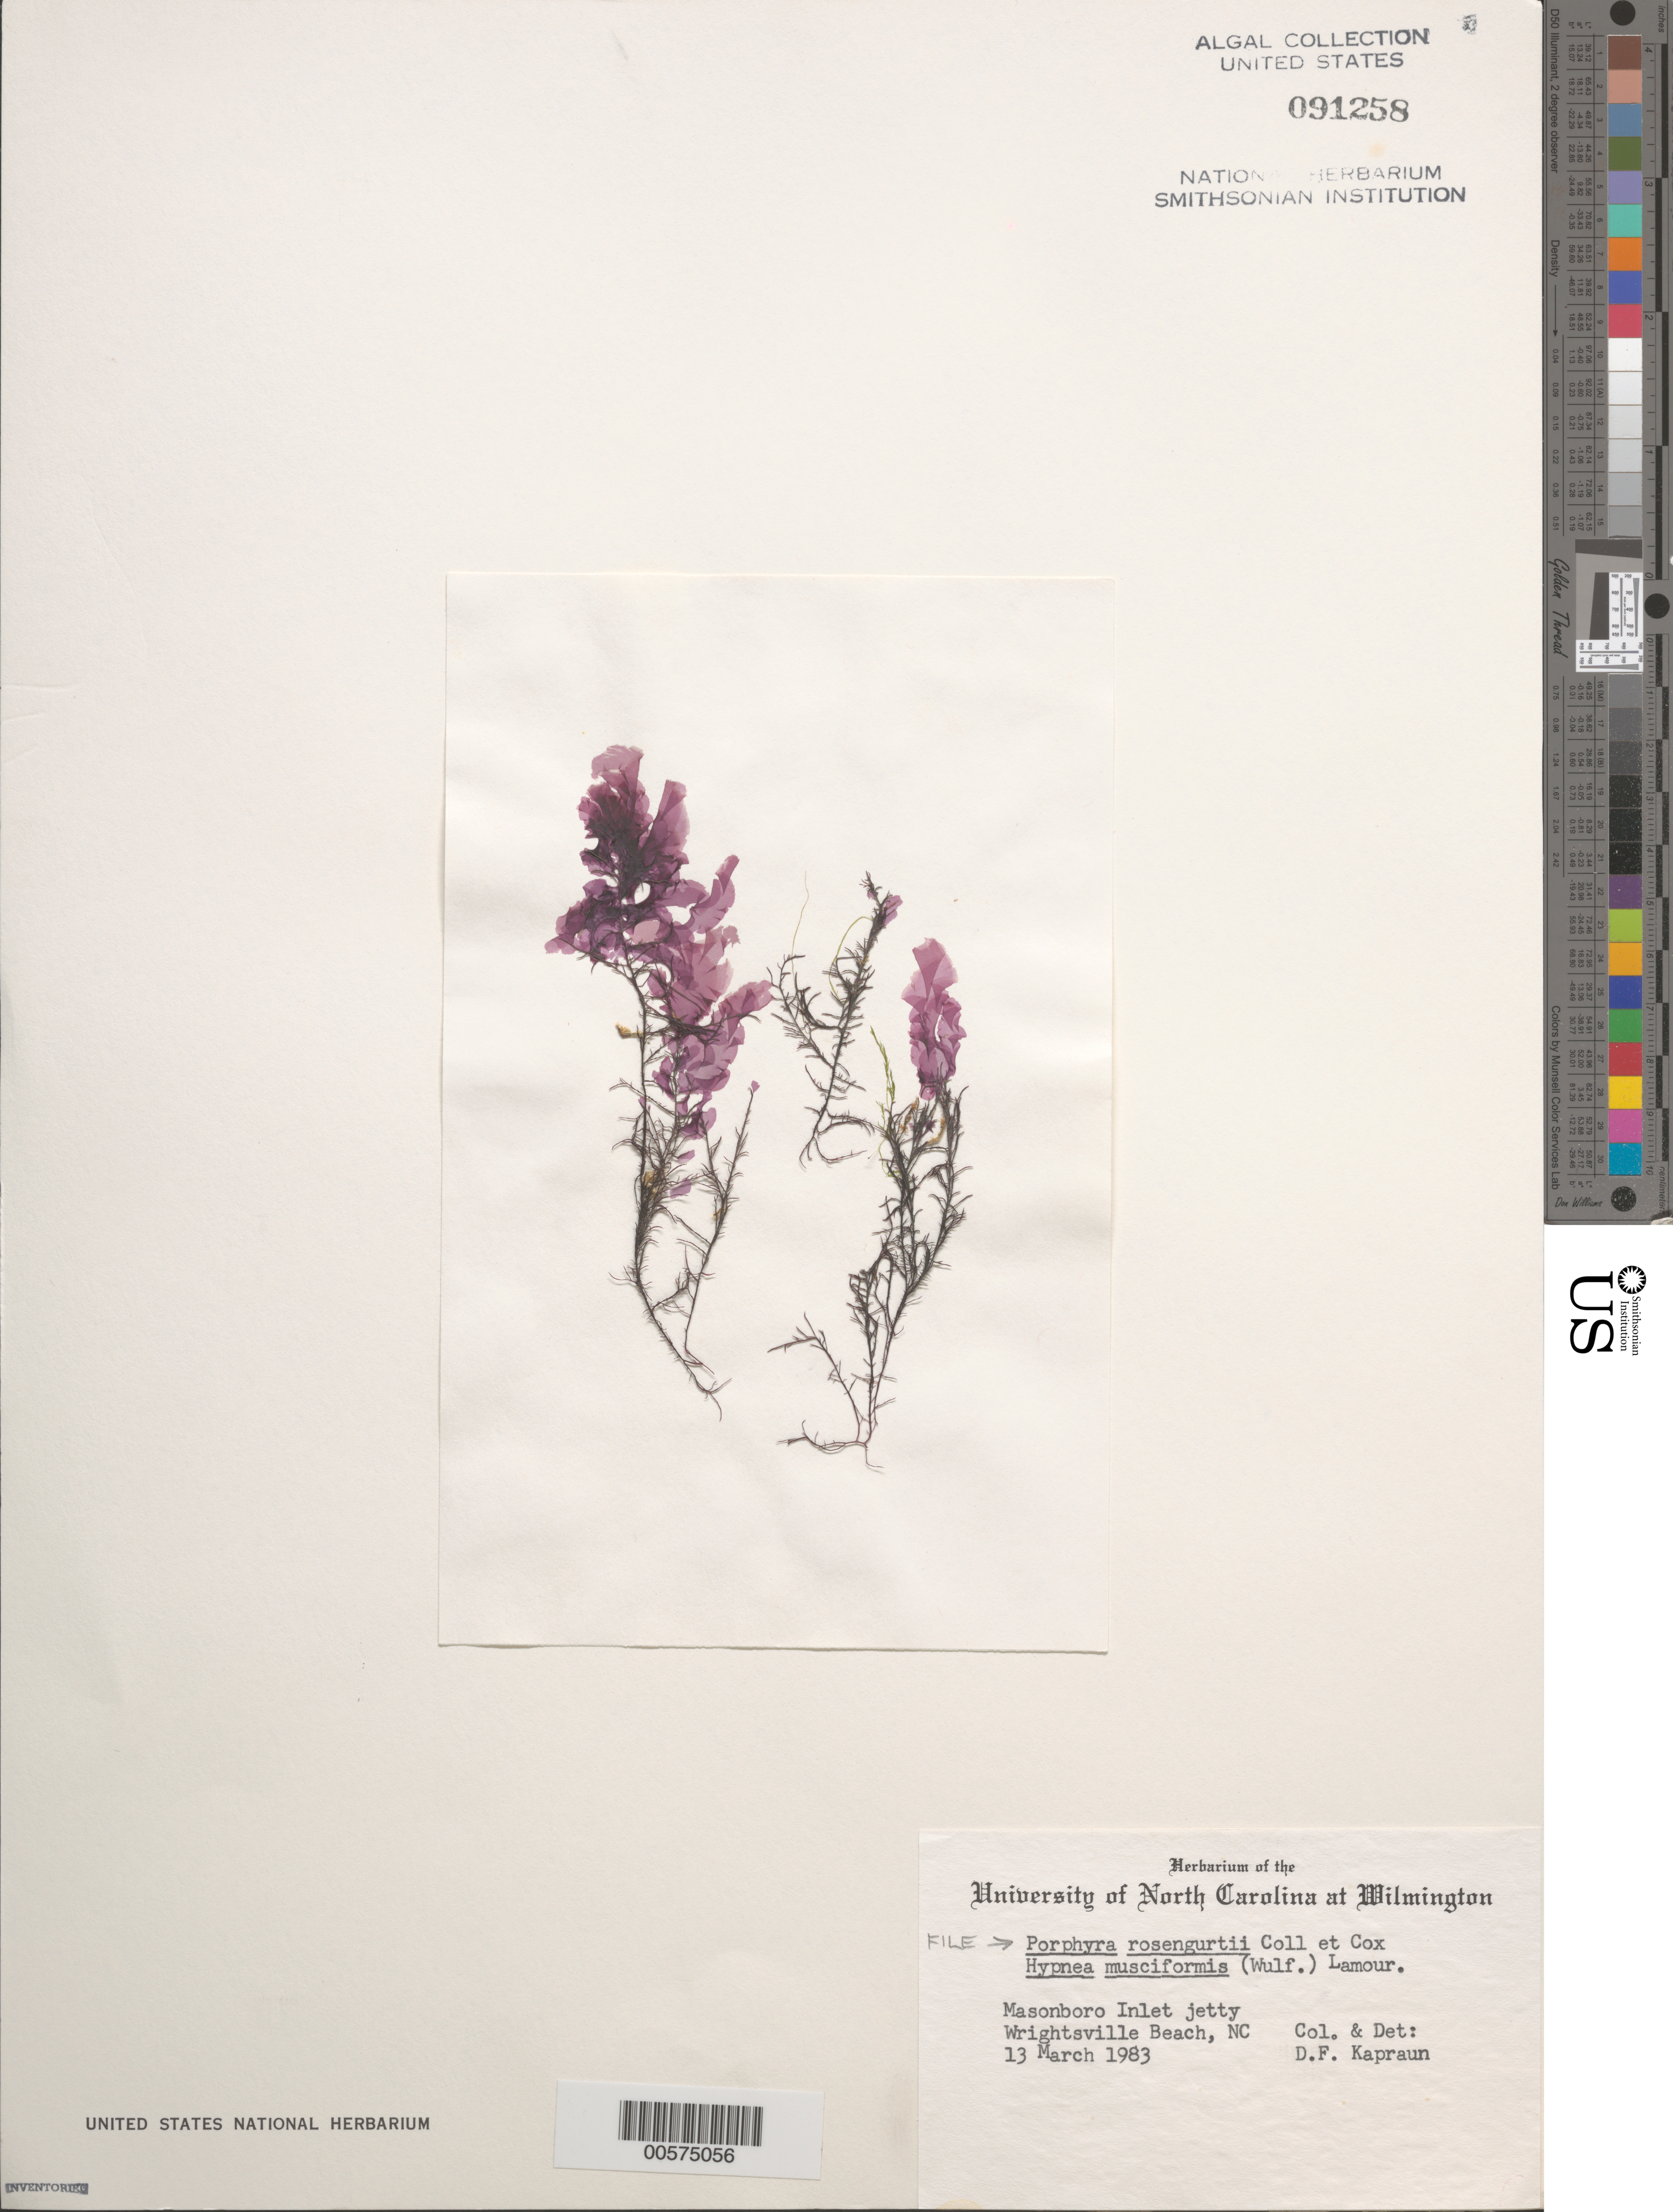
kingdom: Plantae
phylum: Rhodophyta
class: Bangiophyceae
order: Bangiales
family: Bangiaceae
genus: Porphyra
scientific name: Porphyra rosengurttii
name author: Coll & Cox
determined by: Kapraun, D. F.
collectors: D. F. Kapraun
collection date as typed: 13 Mar 1983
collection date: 1983-03-13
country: United States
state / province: North Carolina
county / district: New Hanover County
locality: Wrightsville Beach, Masonboro Inlet jetty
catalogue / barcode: US 91258